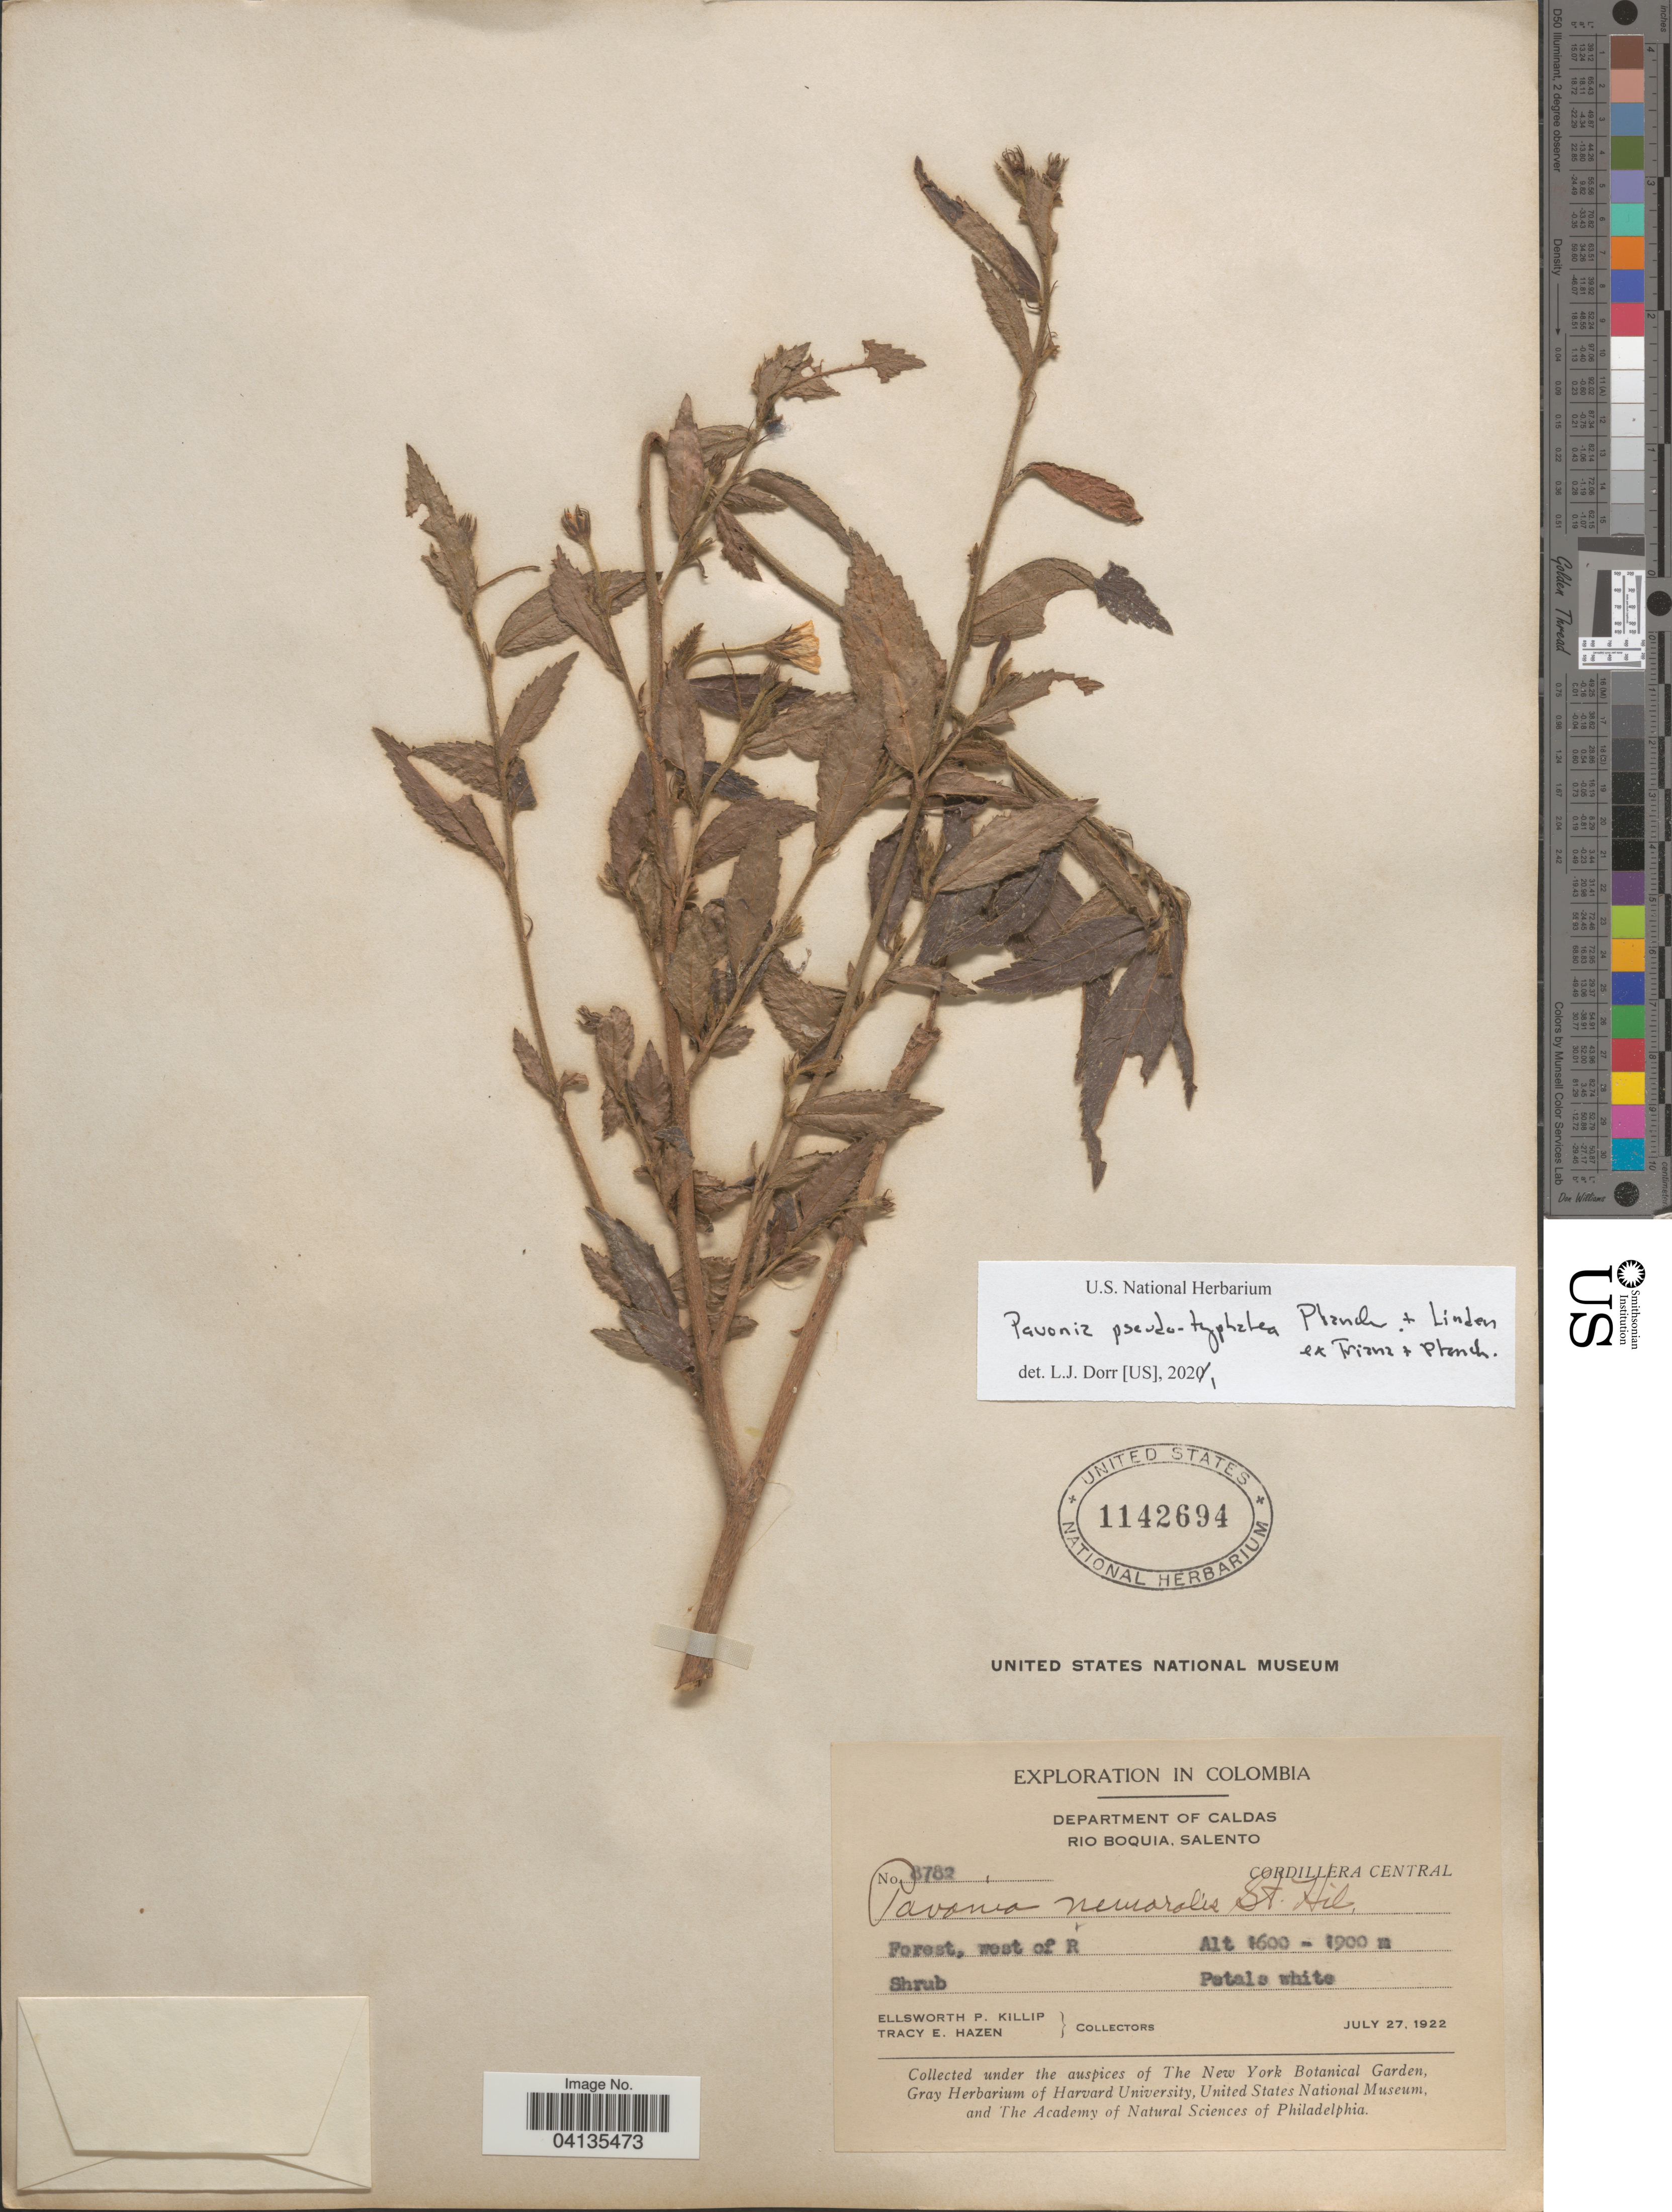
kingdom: Plantae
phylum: Tracheophyta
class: Magnoliopsida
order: Malvales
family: Malvaceae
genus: Pavonia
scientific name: Pavonia pseudotyphalaea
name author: Planch. & Linden ex Triana & Planch.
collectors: E. P. Killip & T. E. Hazen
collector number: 8782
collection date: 1922-07-27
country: Colombia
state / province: Caldas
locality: Exploration in Colombia. Department of Caldas. Rio Boquia, Salento. Cordillera Central. Forest, west of R.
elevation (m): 1600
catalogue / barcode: US 1142694